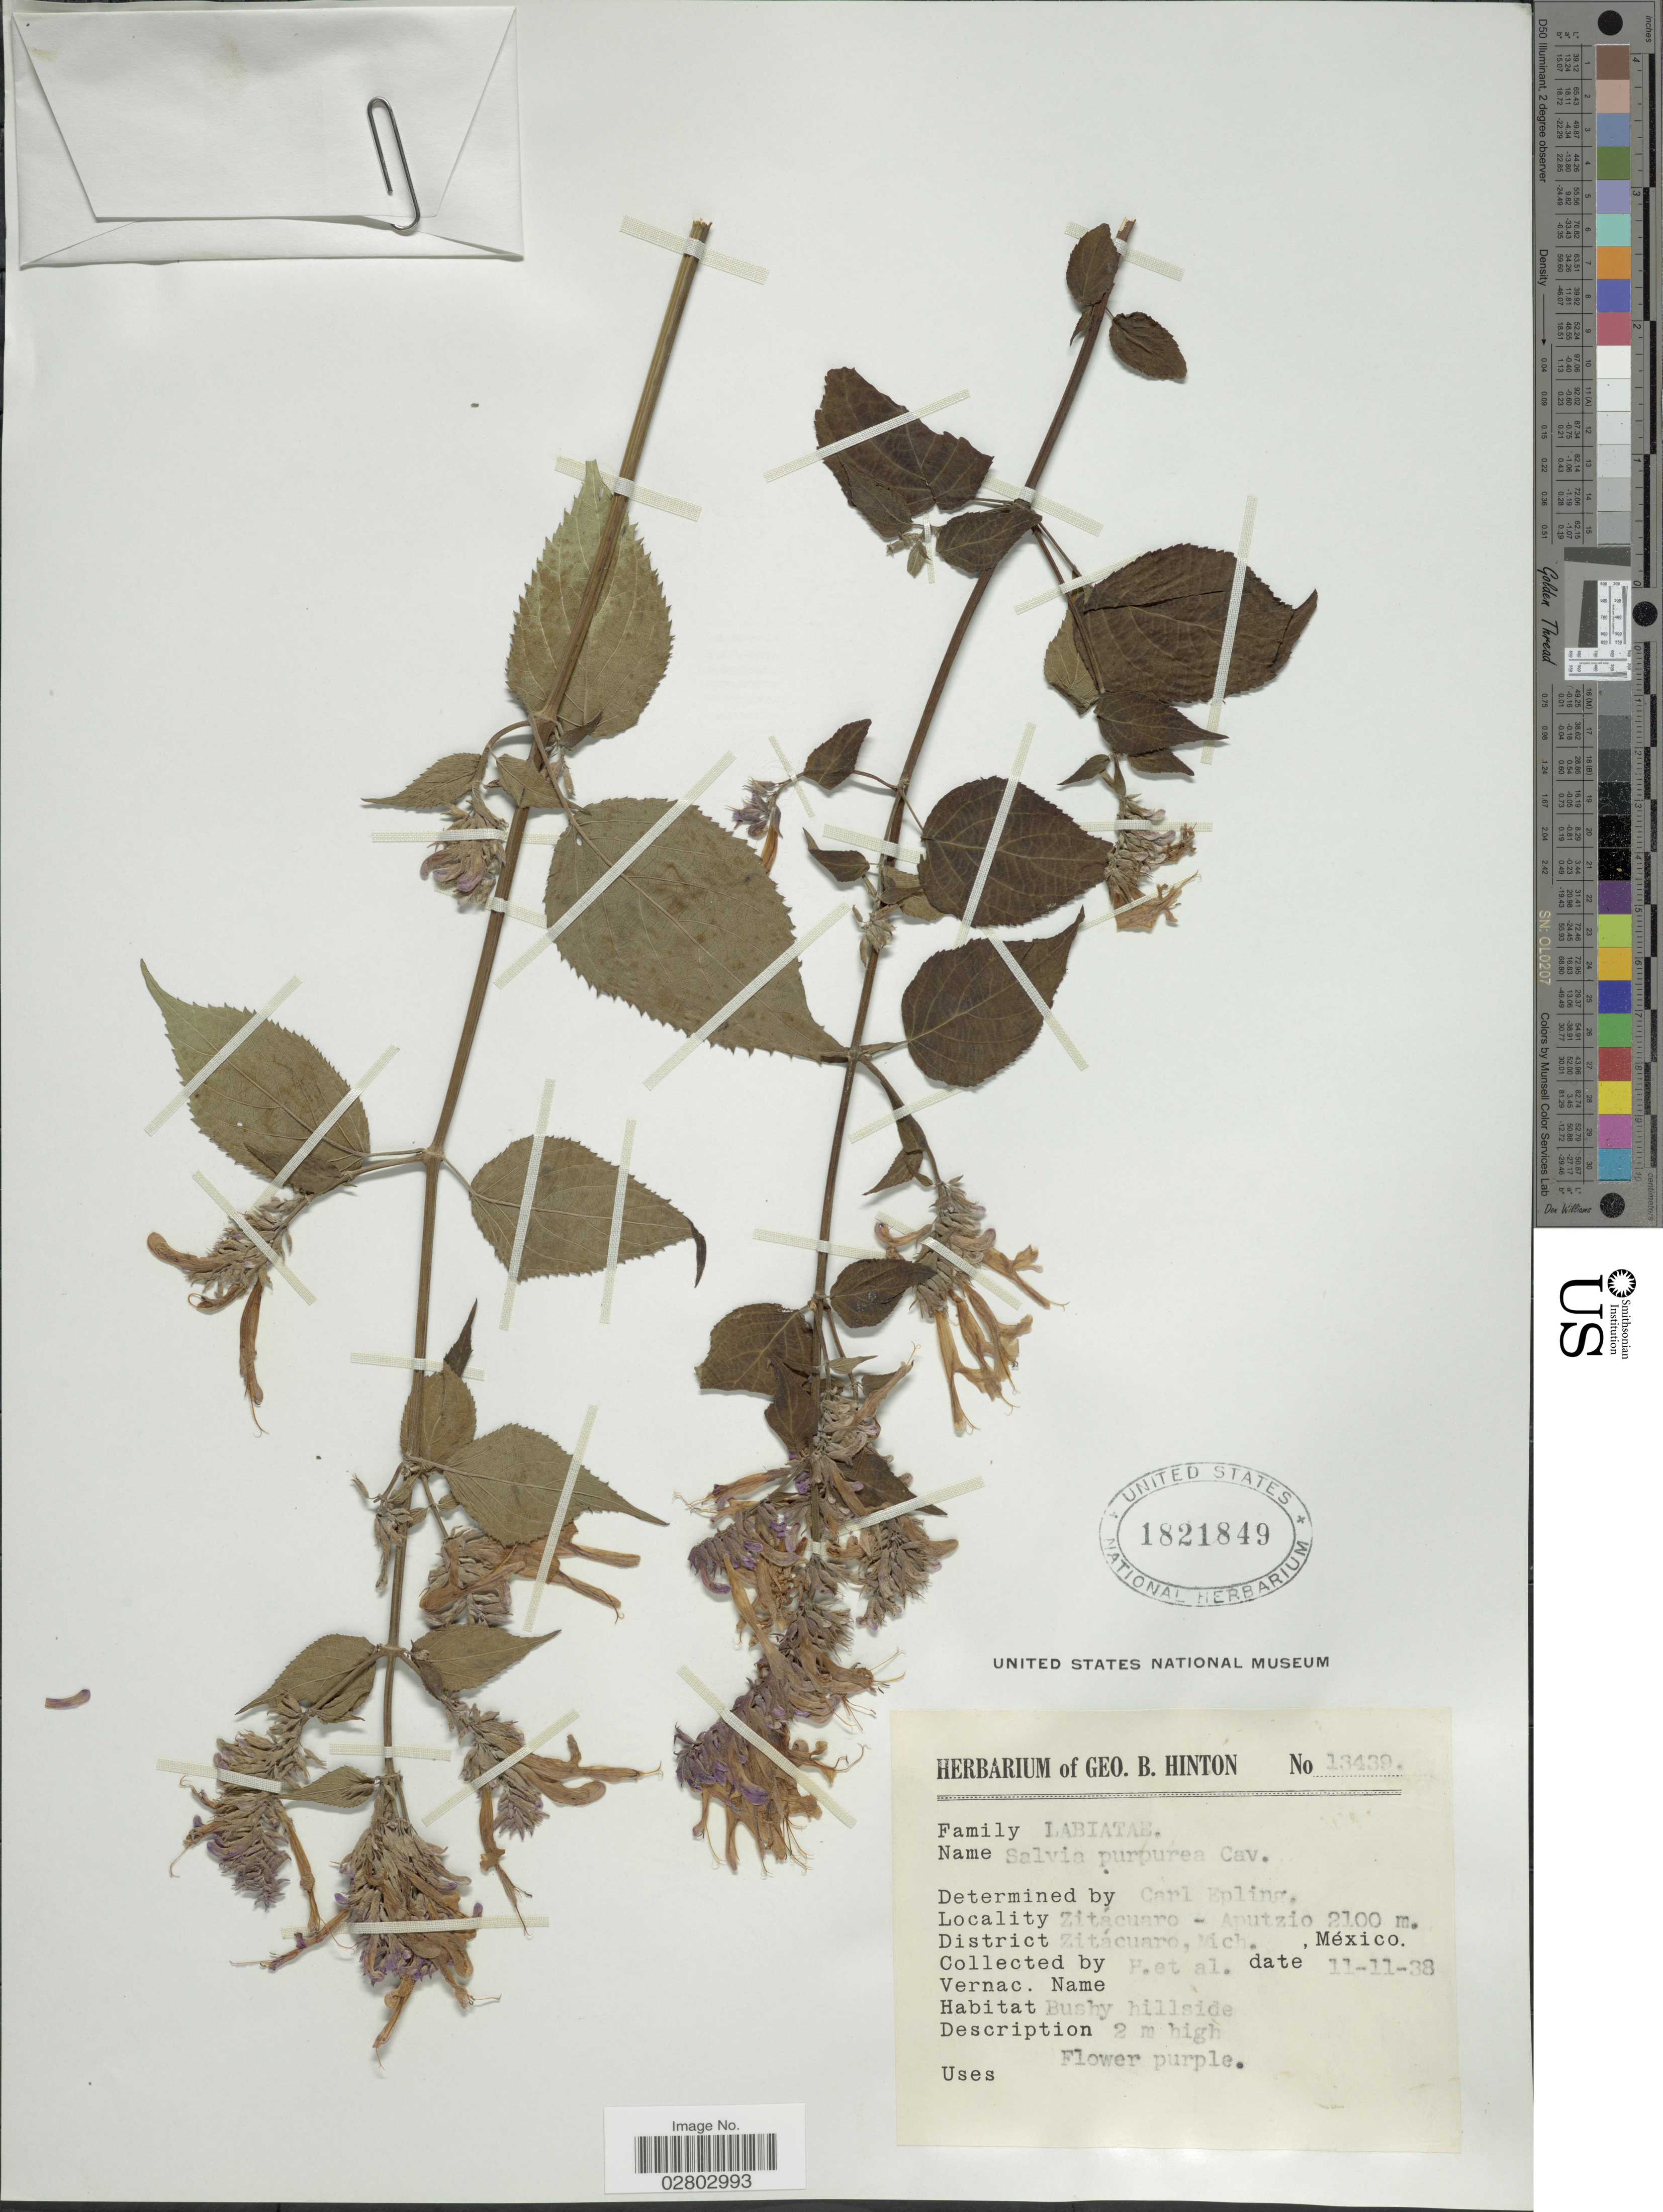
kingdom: Plantae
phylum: Tracheophyta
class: Magnoliopsida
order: Lamiales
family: Lamiaceae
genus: Salvia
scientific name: Salvia purpurea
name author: Cav.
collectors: G. B. Hinton & et al.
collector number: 13439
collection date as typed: Transcribed d/m/y: 11/11/38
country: Mexico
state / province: Michoacán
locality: Zitácuaro - Aputzio, District Zitácuaro, Mich., México.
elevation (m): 2100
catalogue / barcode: US 1821849